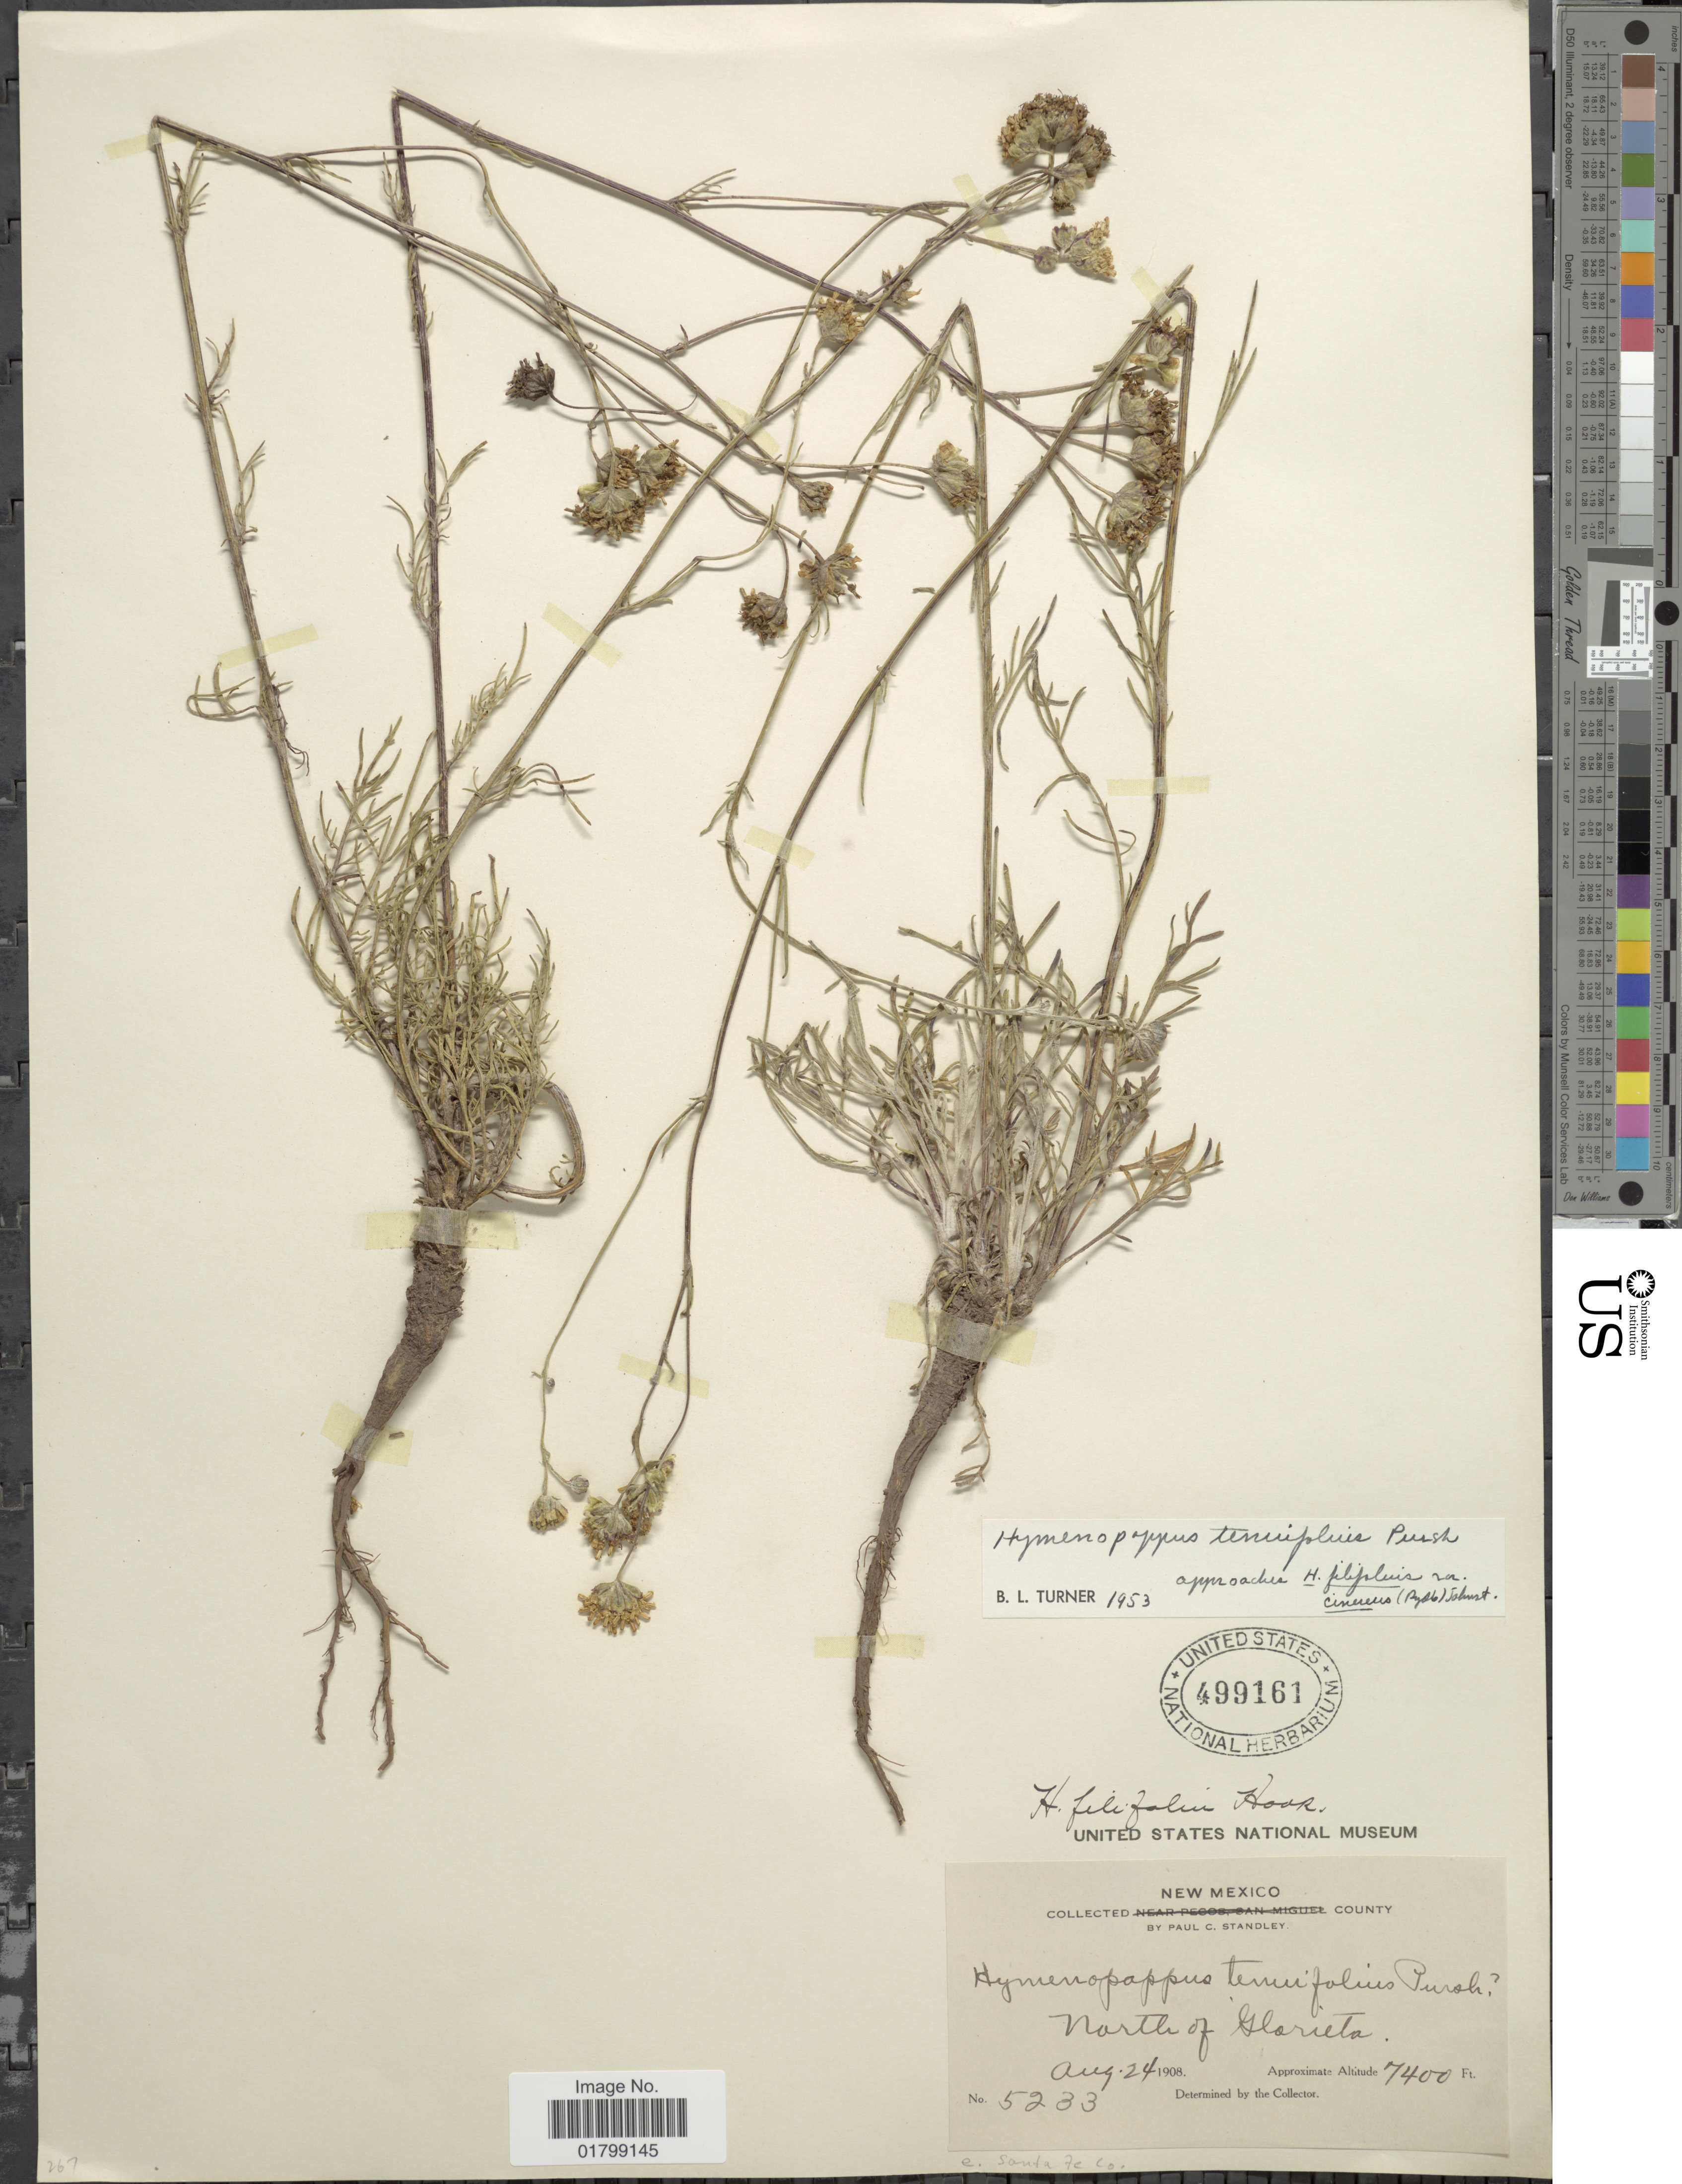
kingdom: Plantae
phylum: Tracheophyta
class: Magnoliopsida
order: Asterales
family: Asteraceae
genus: Hymenopappus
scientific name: Hymenopappus tenuifolius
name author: Pursh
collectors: P. C. Standley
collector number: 5233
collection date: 1908-08-24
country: United States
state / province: New Mexico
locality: North of Glorieta, e Santa Fe Co.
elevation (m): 2256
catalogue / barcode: US 499161